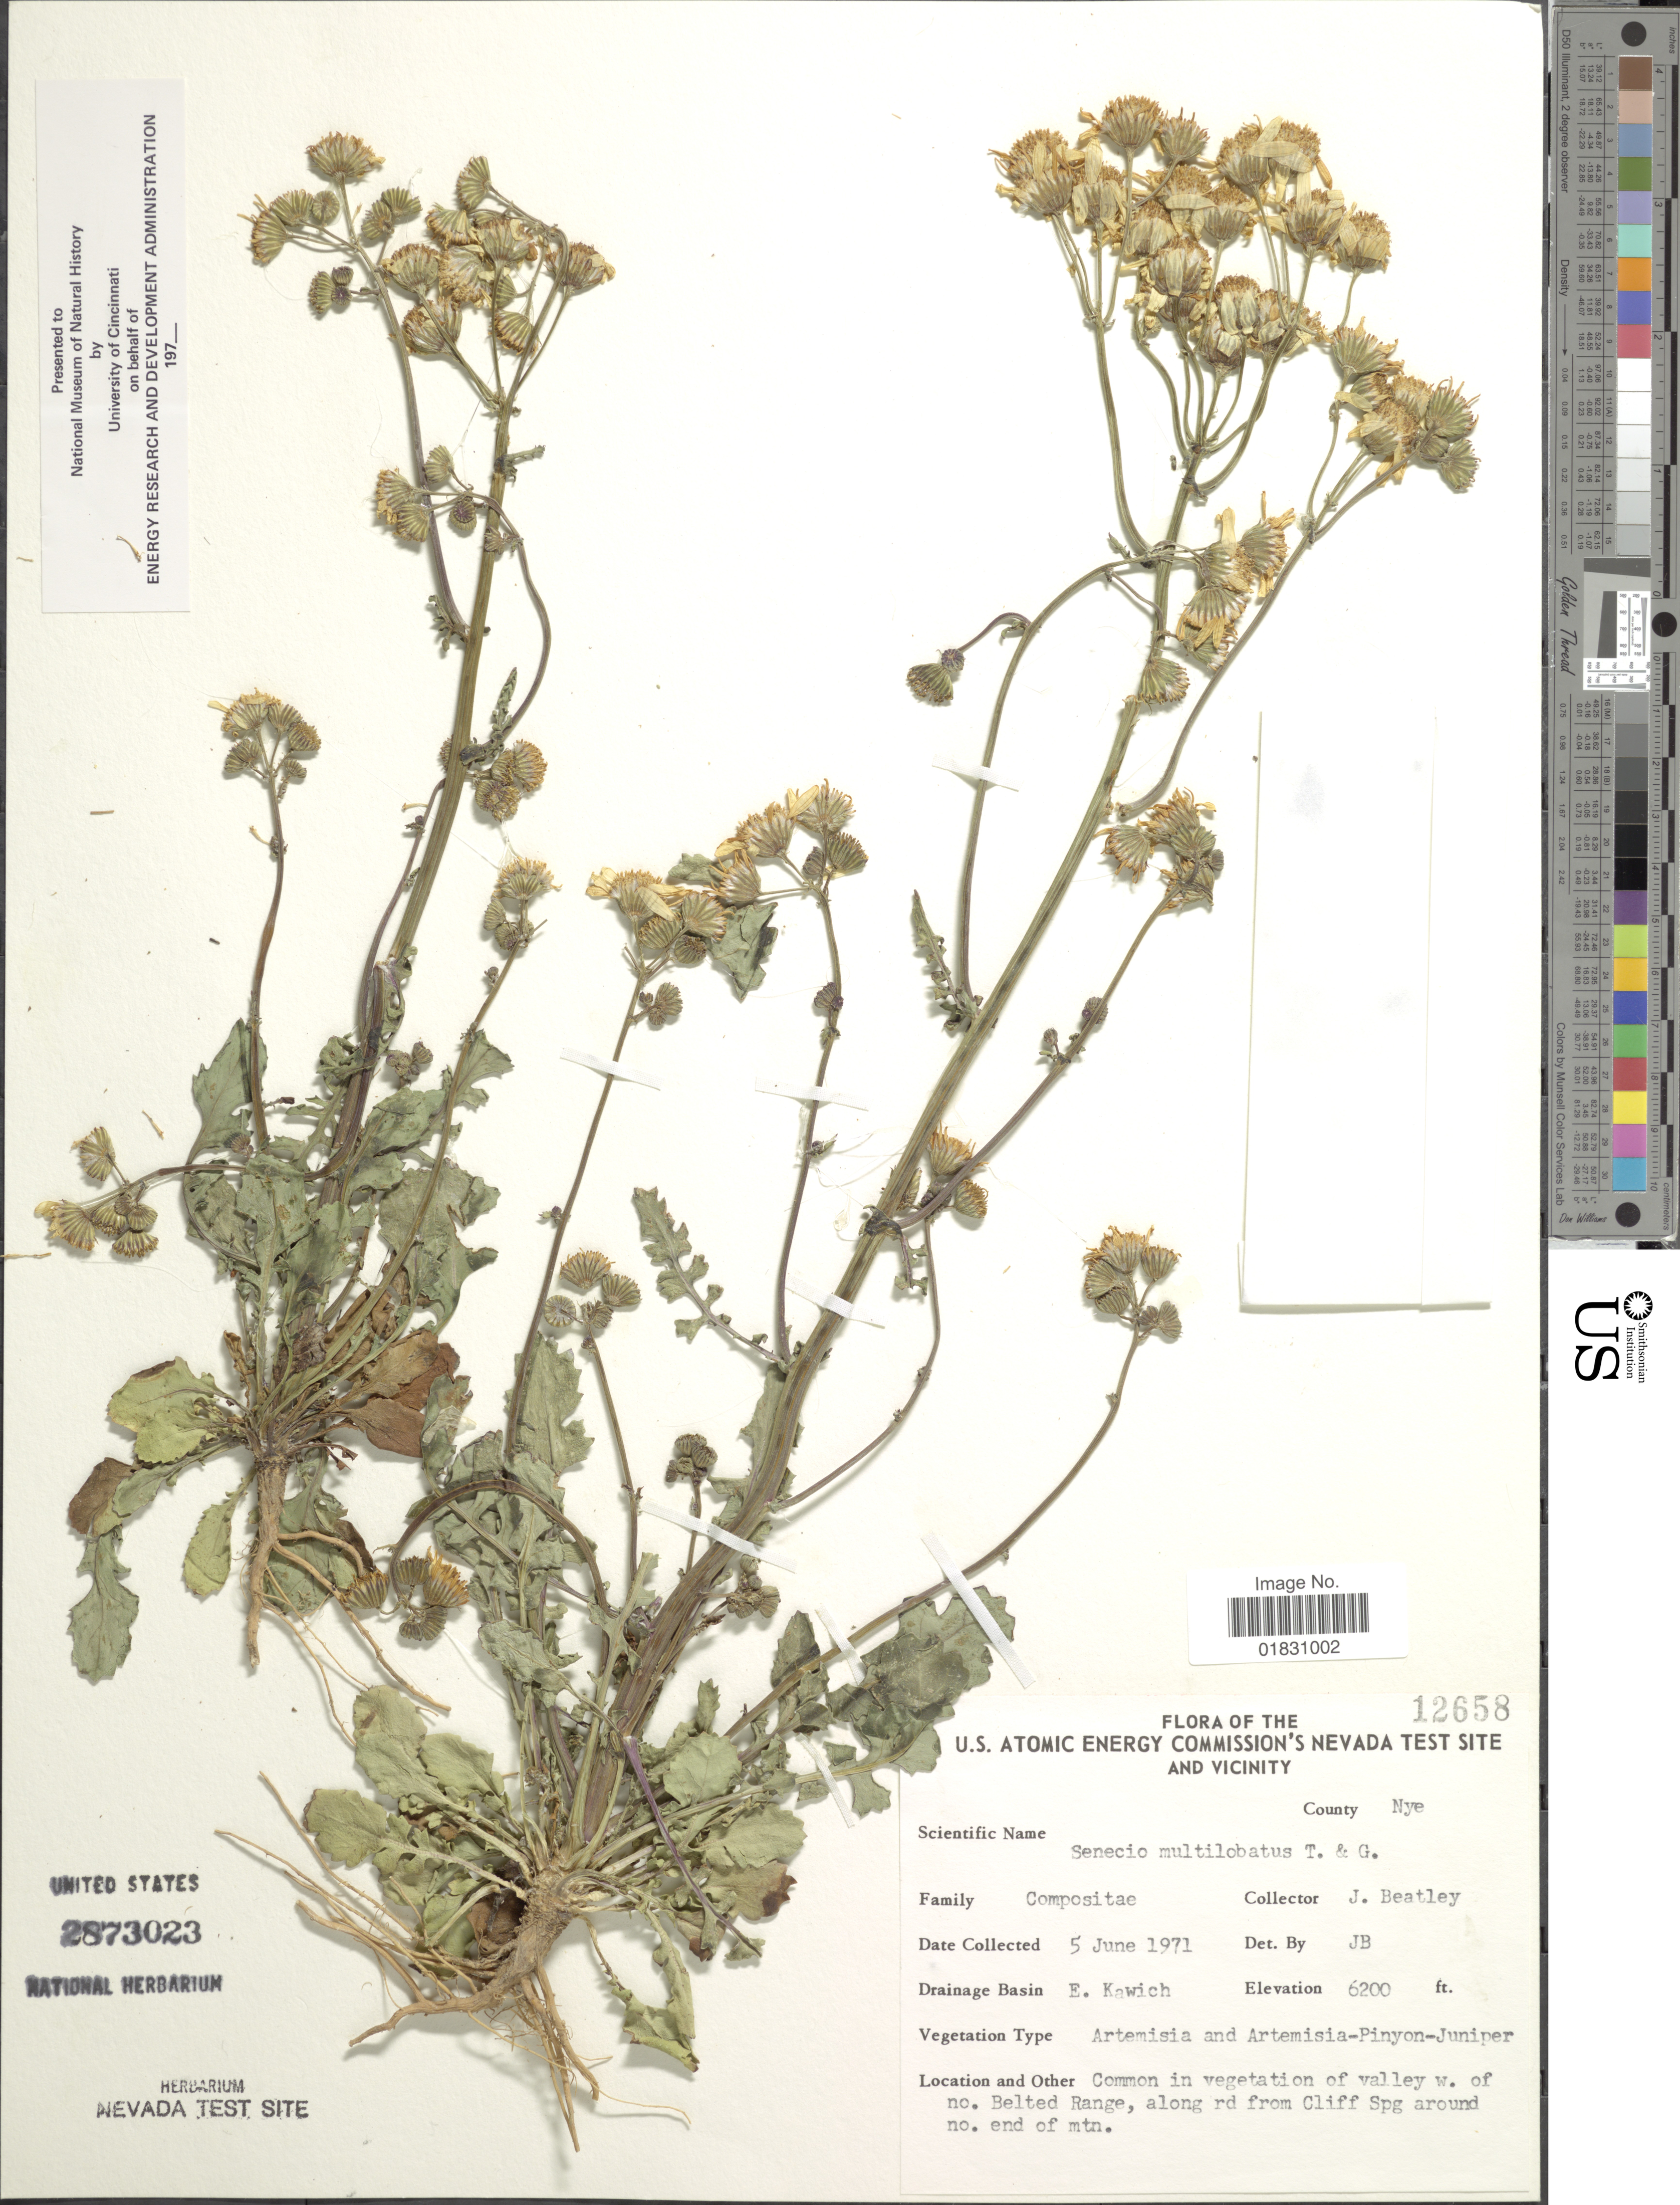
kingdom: Plantae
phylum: Tracheophyta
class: Magnoliopsida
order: Asterales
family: Asteraceae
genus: Packera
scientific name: Packera multilobata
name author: (Torr. & A. Gray) W.A. Weber & Á. Löve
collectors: J. C. Beatley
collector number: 12658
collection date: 1971-06-05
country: United States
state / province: Nevada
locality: U.S. Atomic Energy Commission's Nevada Test Site And Vicinity, County Nye, Drainage Basin E. Kawich, Common on vegetation of valley w. of no. Belted Range, along rd from Cliff Spg around no. end of mtn.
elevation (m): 1890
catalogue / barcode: US 2873023